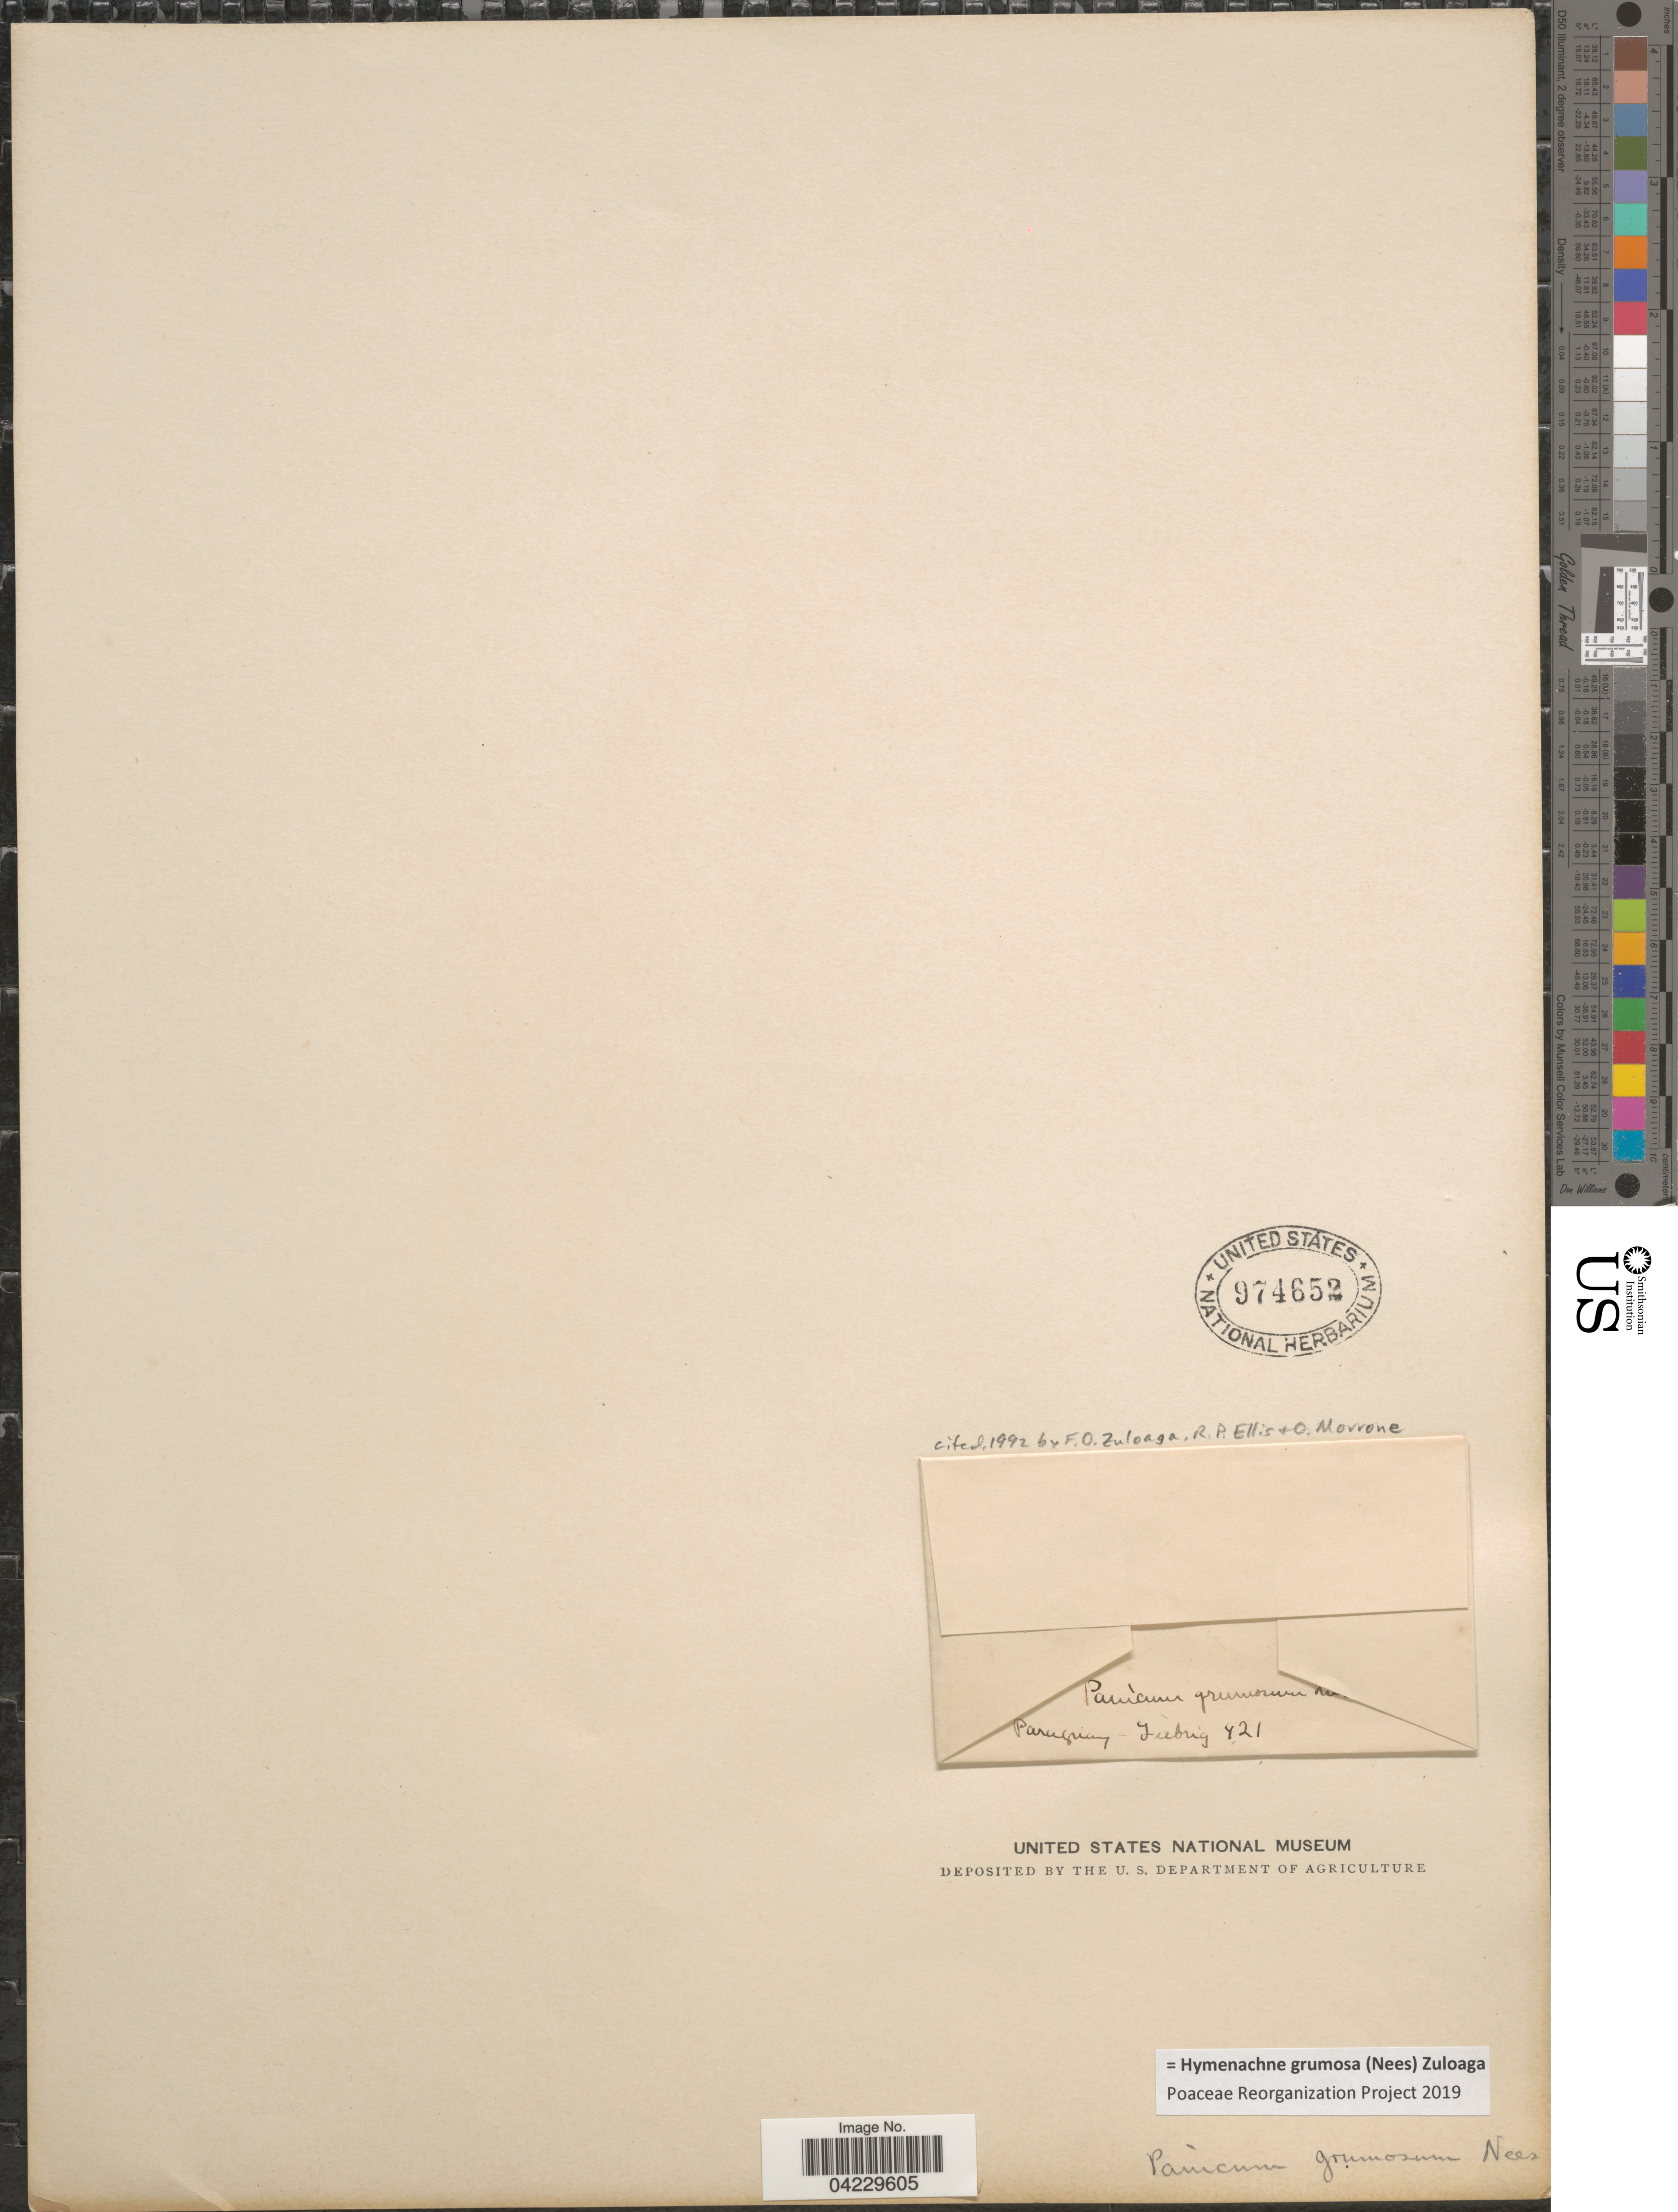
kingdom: Plantae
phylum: Tracheophyta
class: Liliopsida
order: Poales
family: Poaceae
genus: Hymenachne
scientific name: Hymenachne grumosa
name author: (Nees) Zuloaga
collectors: Fiebrig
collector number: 421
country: Paraguay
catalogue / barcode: US 974652